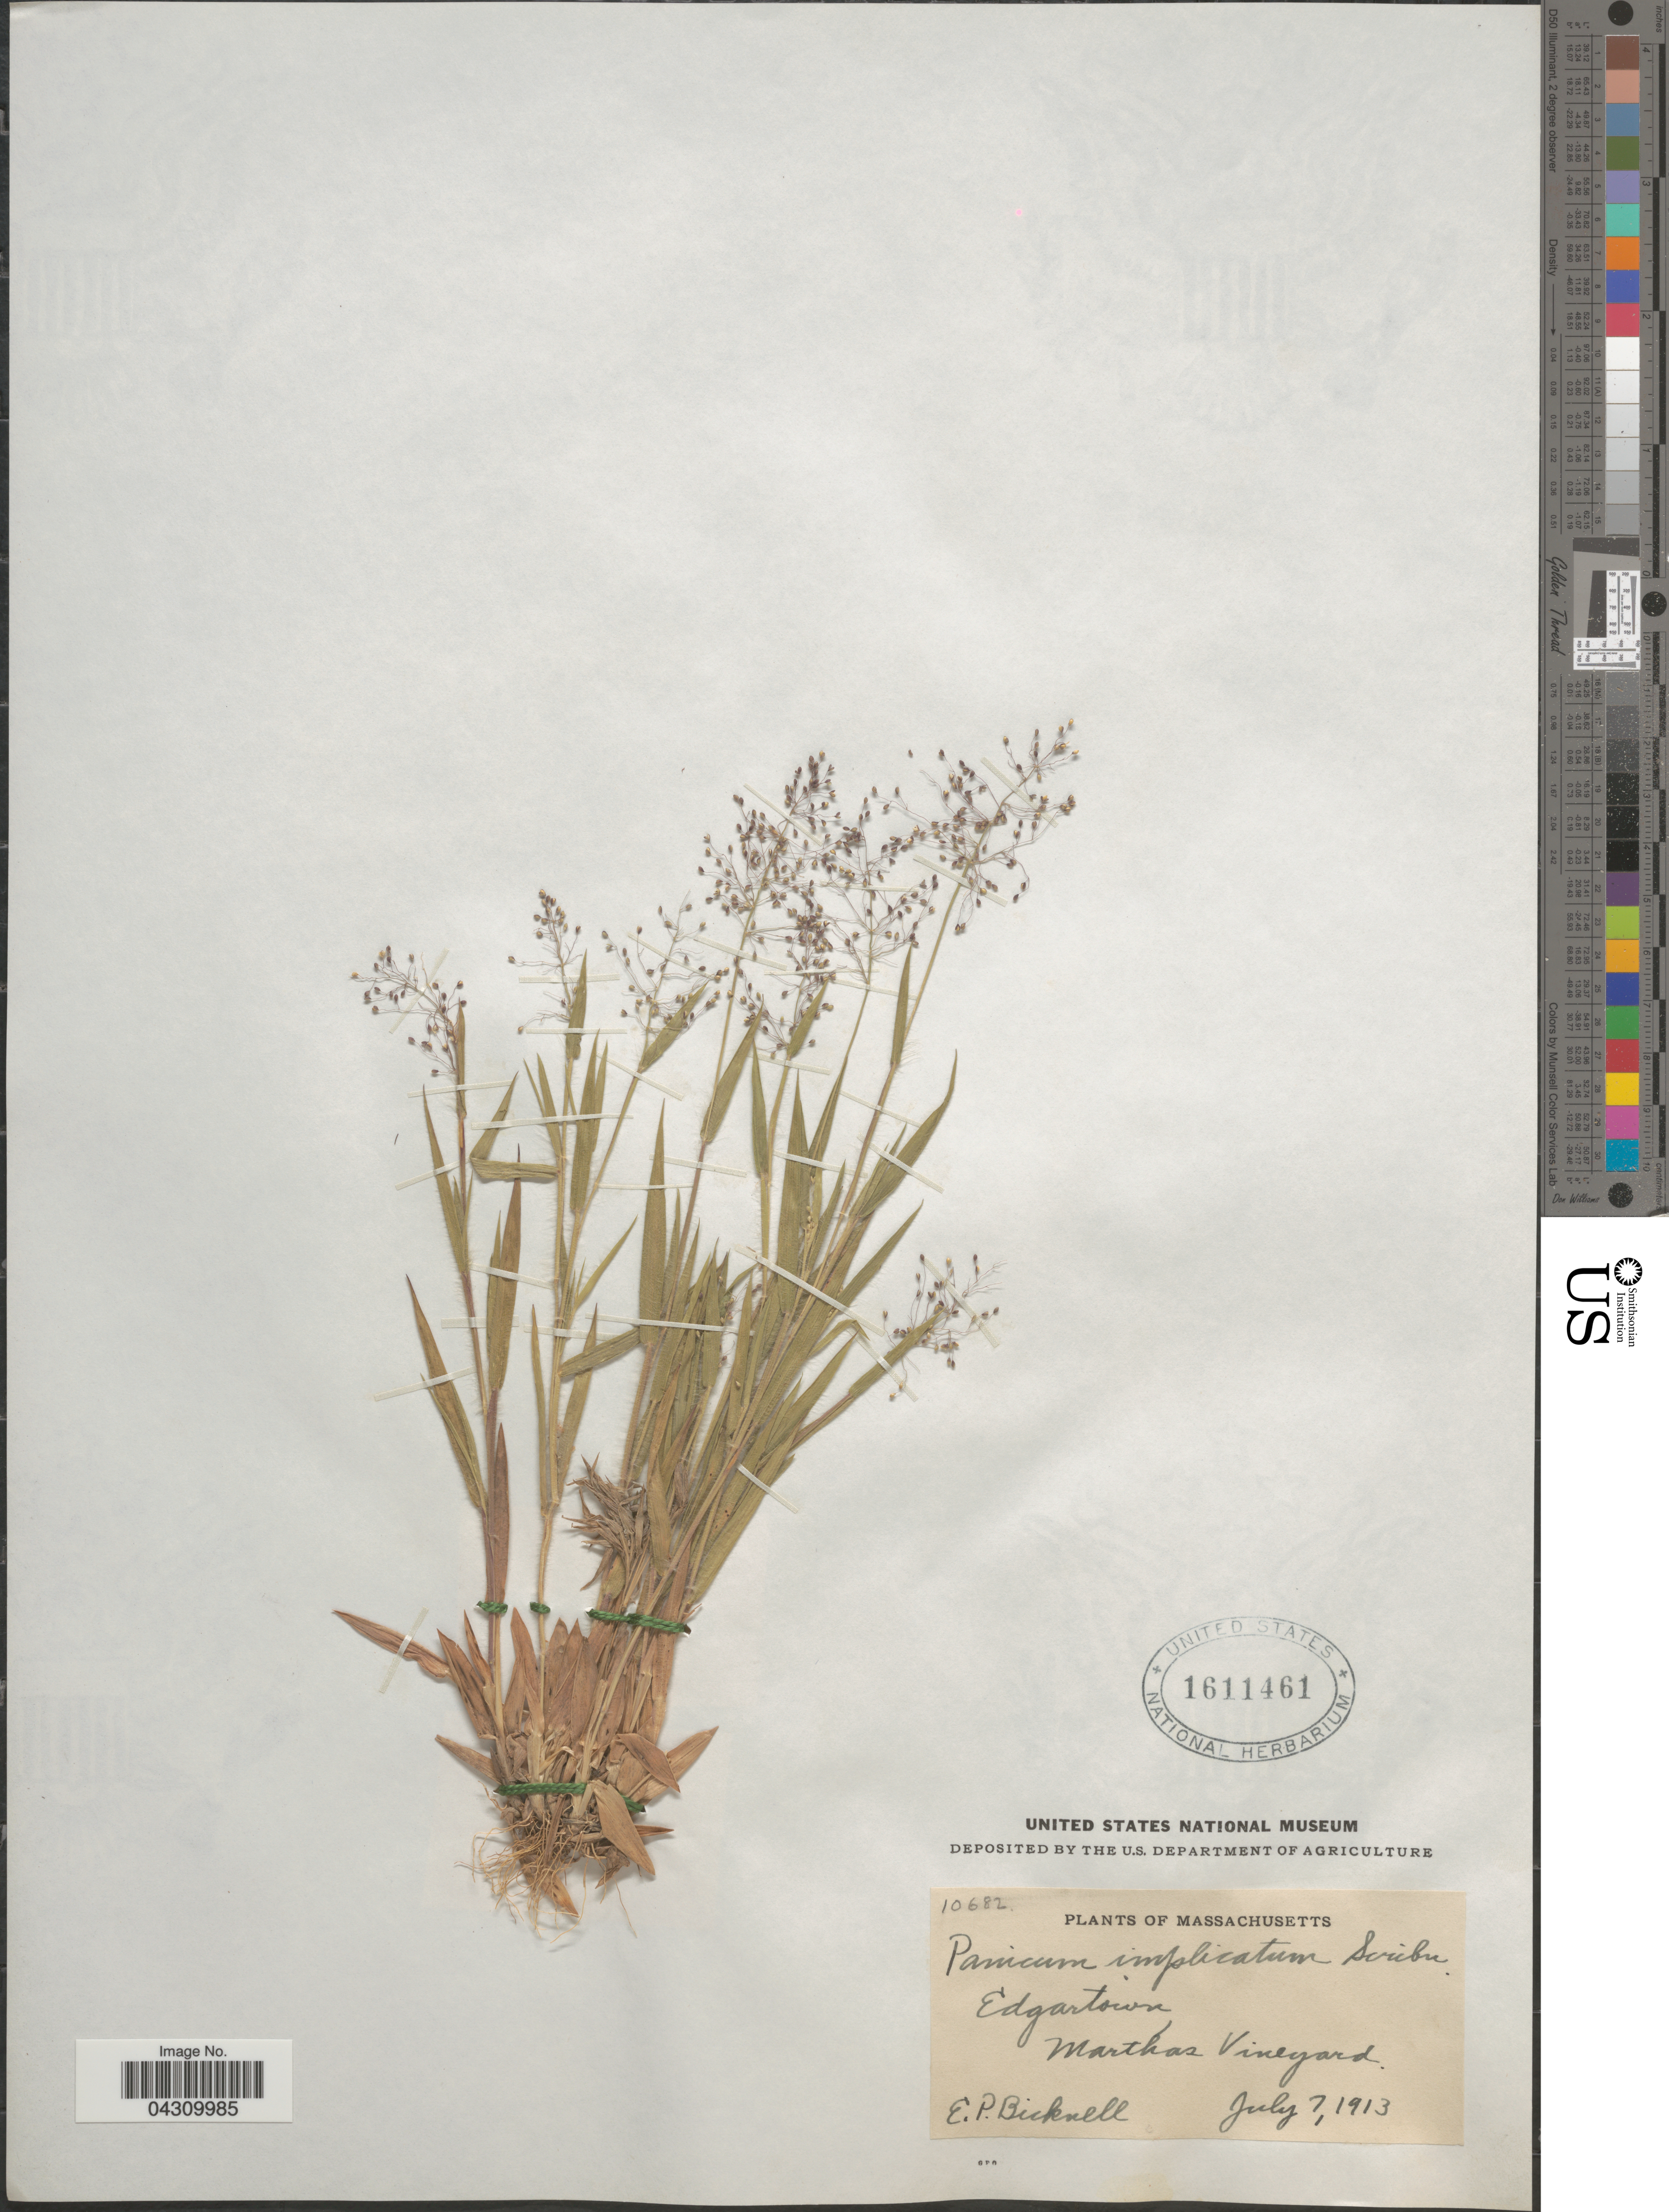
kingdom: Plantae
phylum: Tracheophyta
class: Liliopsida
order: Poales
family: Poaceae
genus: Dichanthelium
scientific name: Dichanthelium acuminatum var. acuminatum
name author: (Sw.) Gould & C.A. Clark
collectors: E. P. Bicknell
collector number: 10682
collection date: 1913-07-07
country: United States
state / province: Massachusetts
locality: Edgartown, Martha's Vineyard.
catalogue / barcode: US 1611461